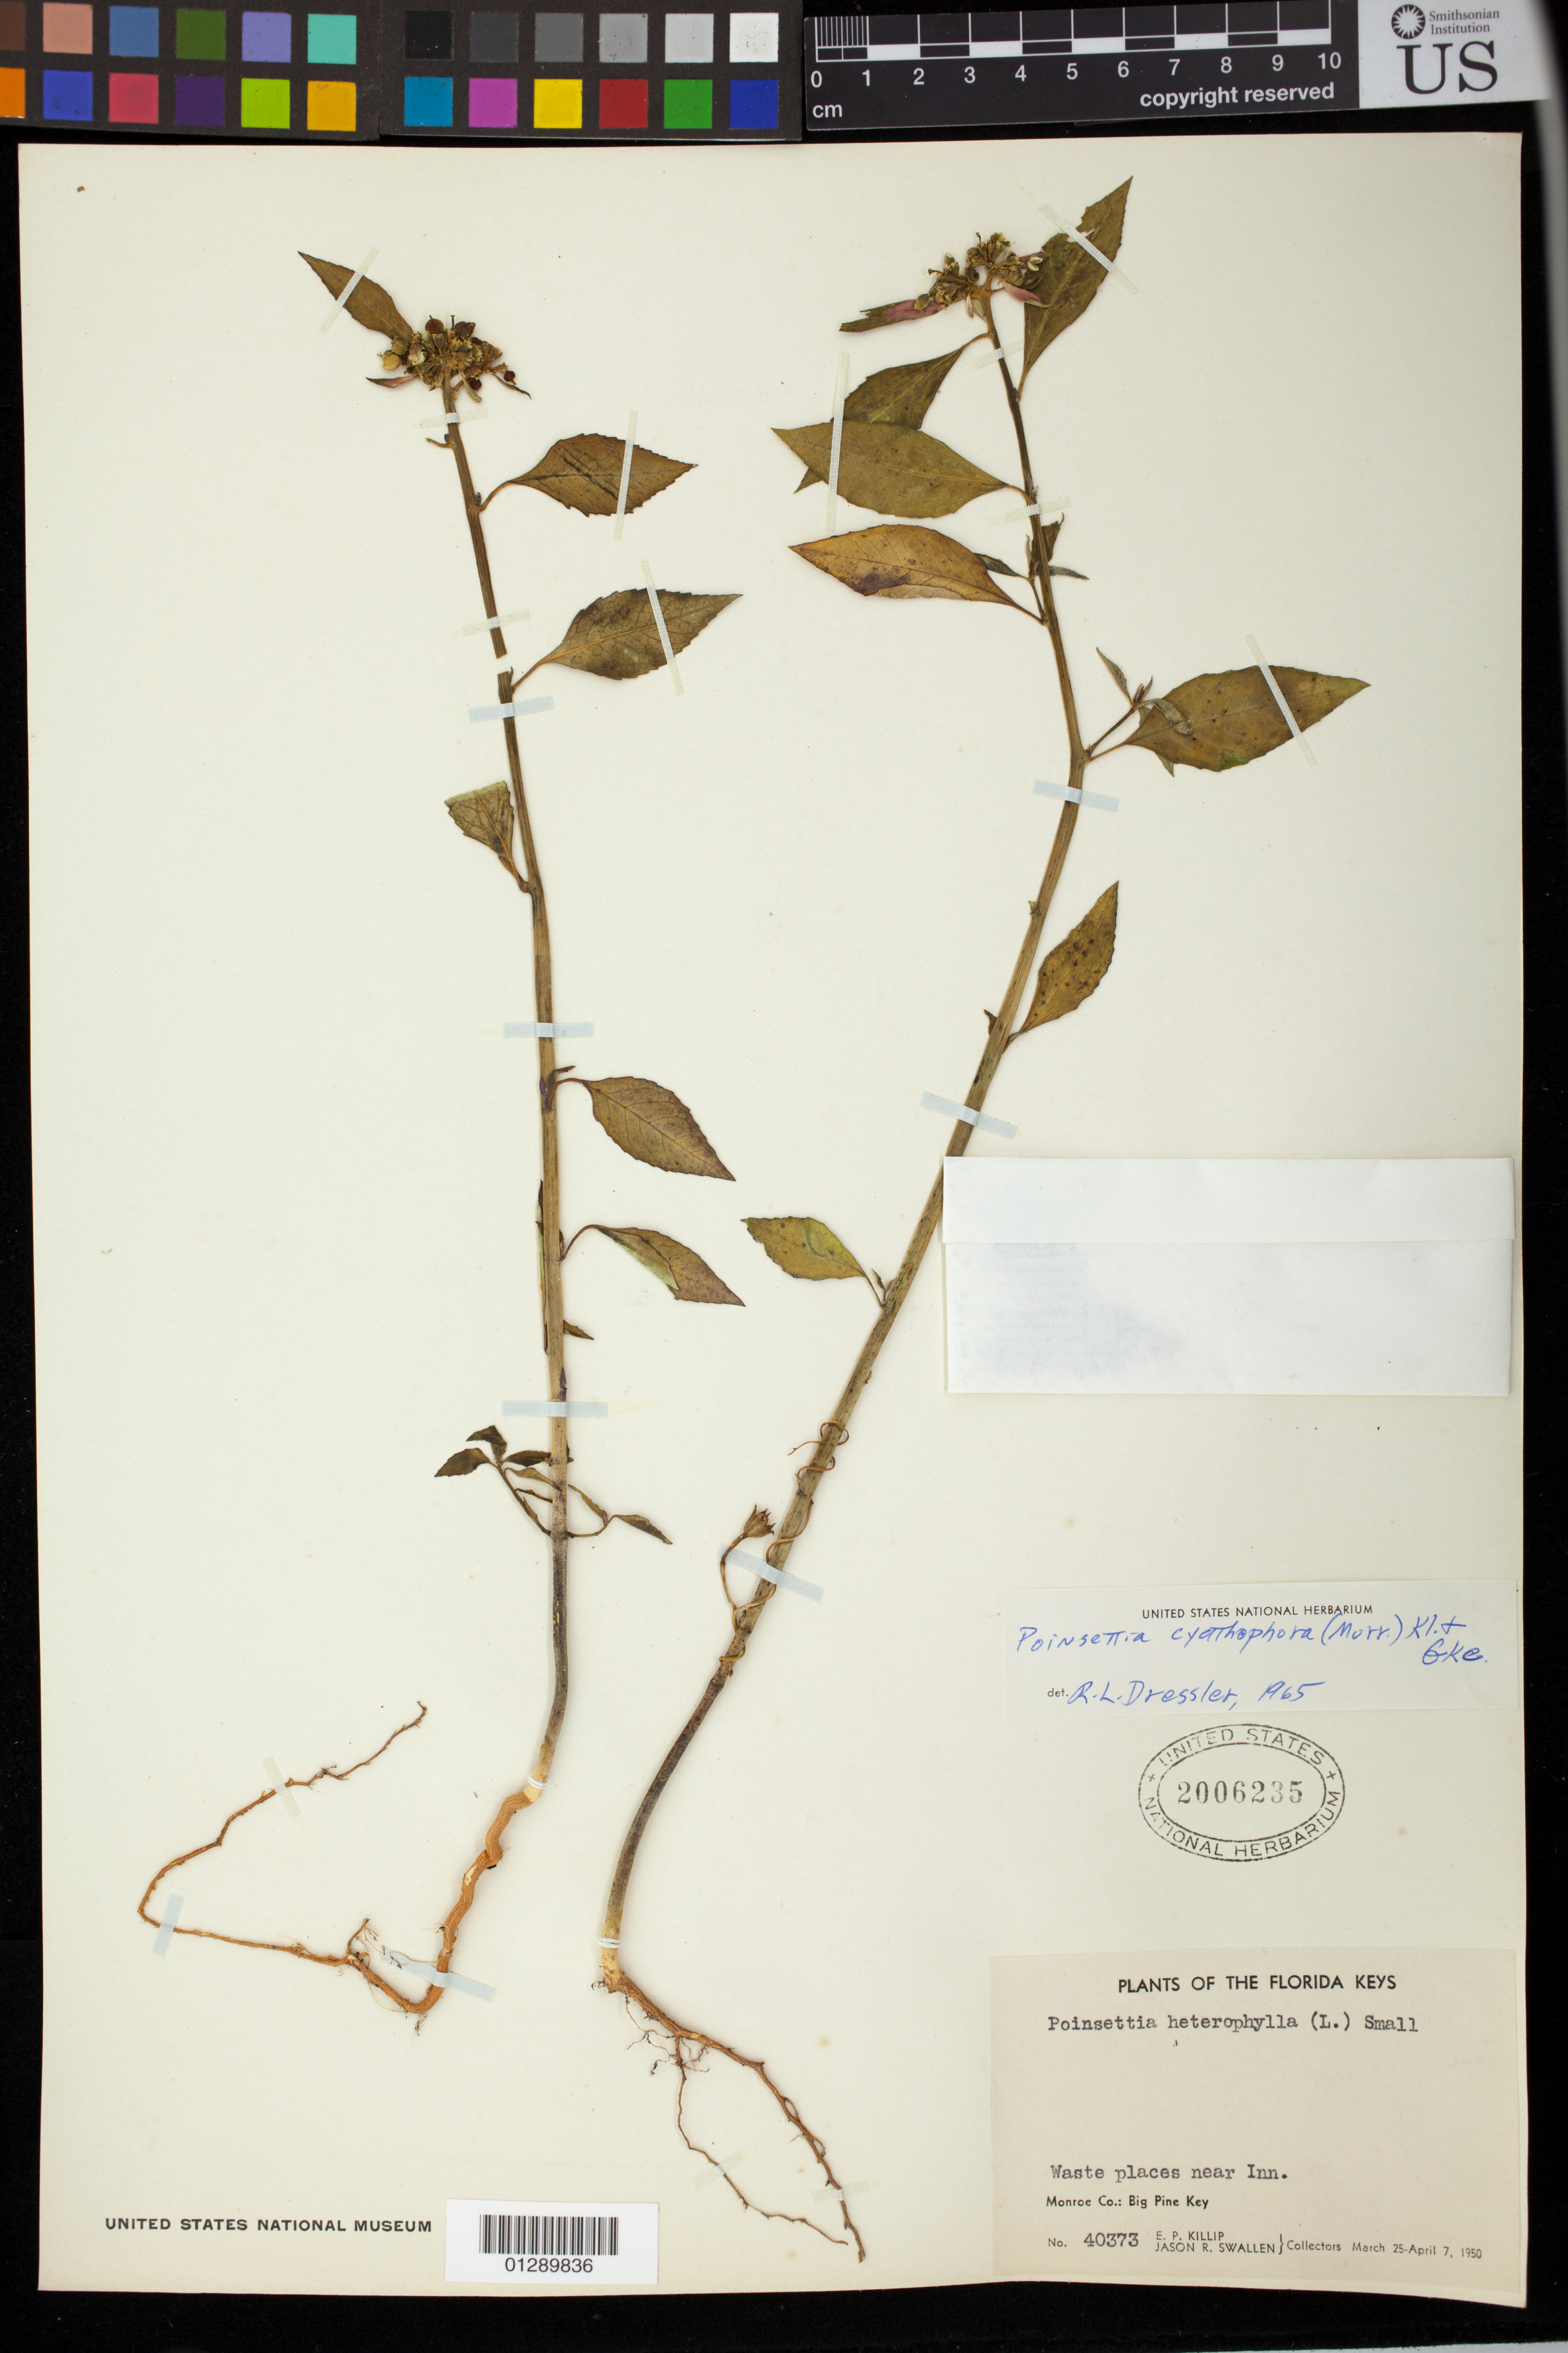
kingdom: Plantae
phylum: Tracheophyta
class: Magnoliopsida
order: Malpighiales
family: Euphorbiaceae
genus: Euphorbia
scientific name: Euphorbia heterophylla var. cyathophora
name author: (Murr.) Griseb.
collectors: E. P. Killip & J. R. Swallen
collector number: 40373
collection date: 1950-03-25/1950-04-07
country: United States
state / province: Florida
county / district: Monroe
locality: Big Pine Key Waste places near Inn.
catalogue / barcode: US 2006235